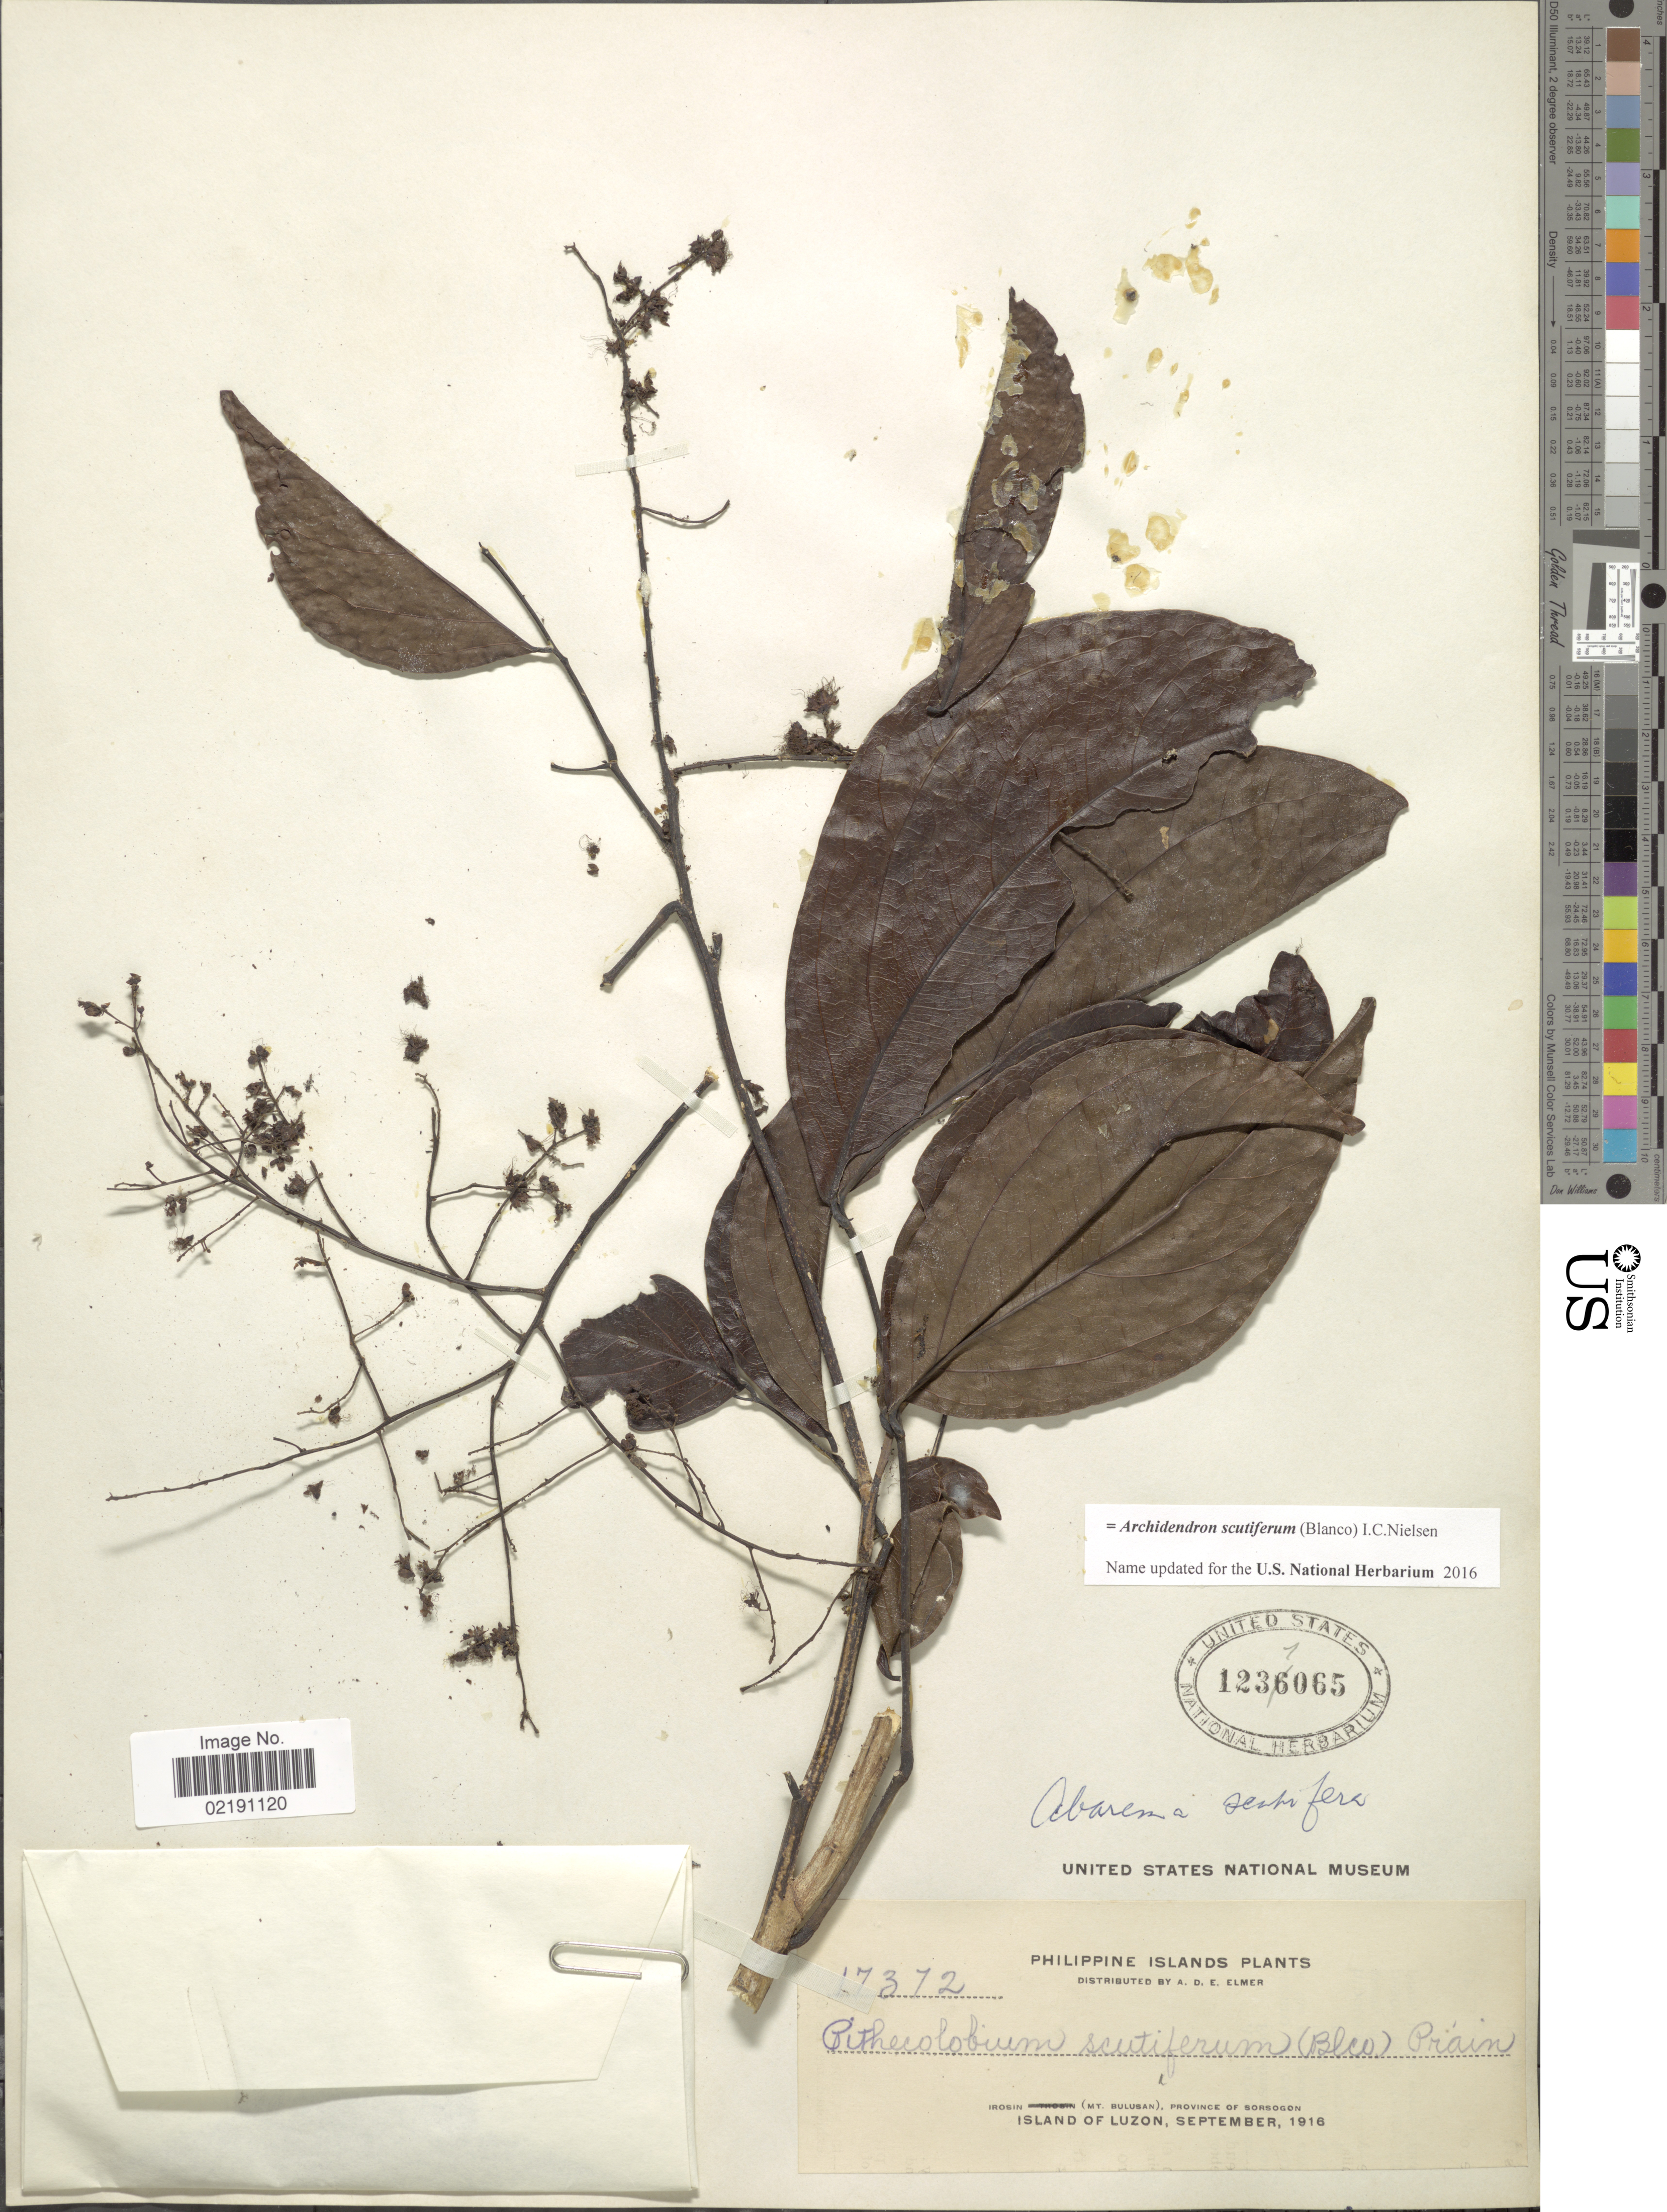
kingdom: Plantae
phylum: Tracheophyta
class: Magnoliopsida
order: Fabales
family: Fabaceae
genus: Archidendron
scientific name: Archidendron scutiferum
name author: (Blanco) I.C. Nielsen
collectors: A. D. E. Elmer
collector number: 17372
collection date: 1916-09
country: Philippines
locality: Philippine Islands. Irosin (Mt. Bulusan), Province of Sorsogon. Island of Luzon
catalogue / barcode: US 1237065